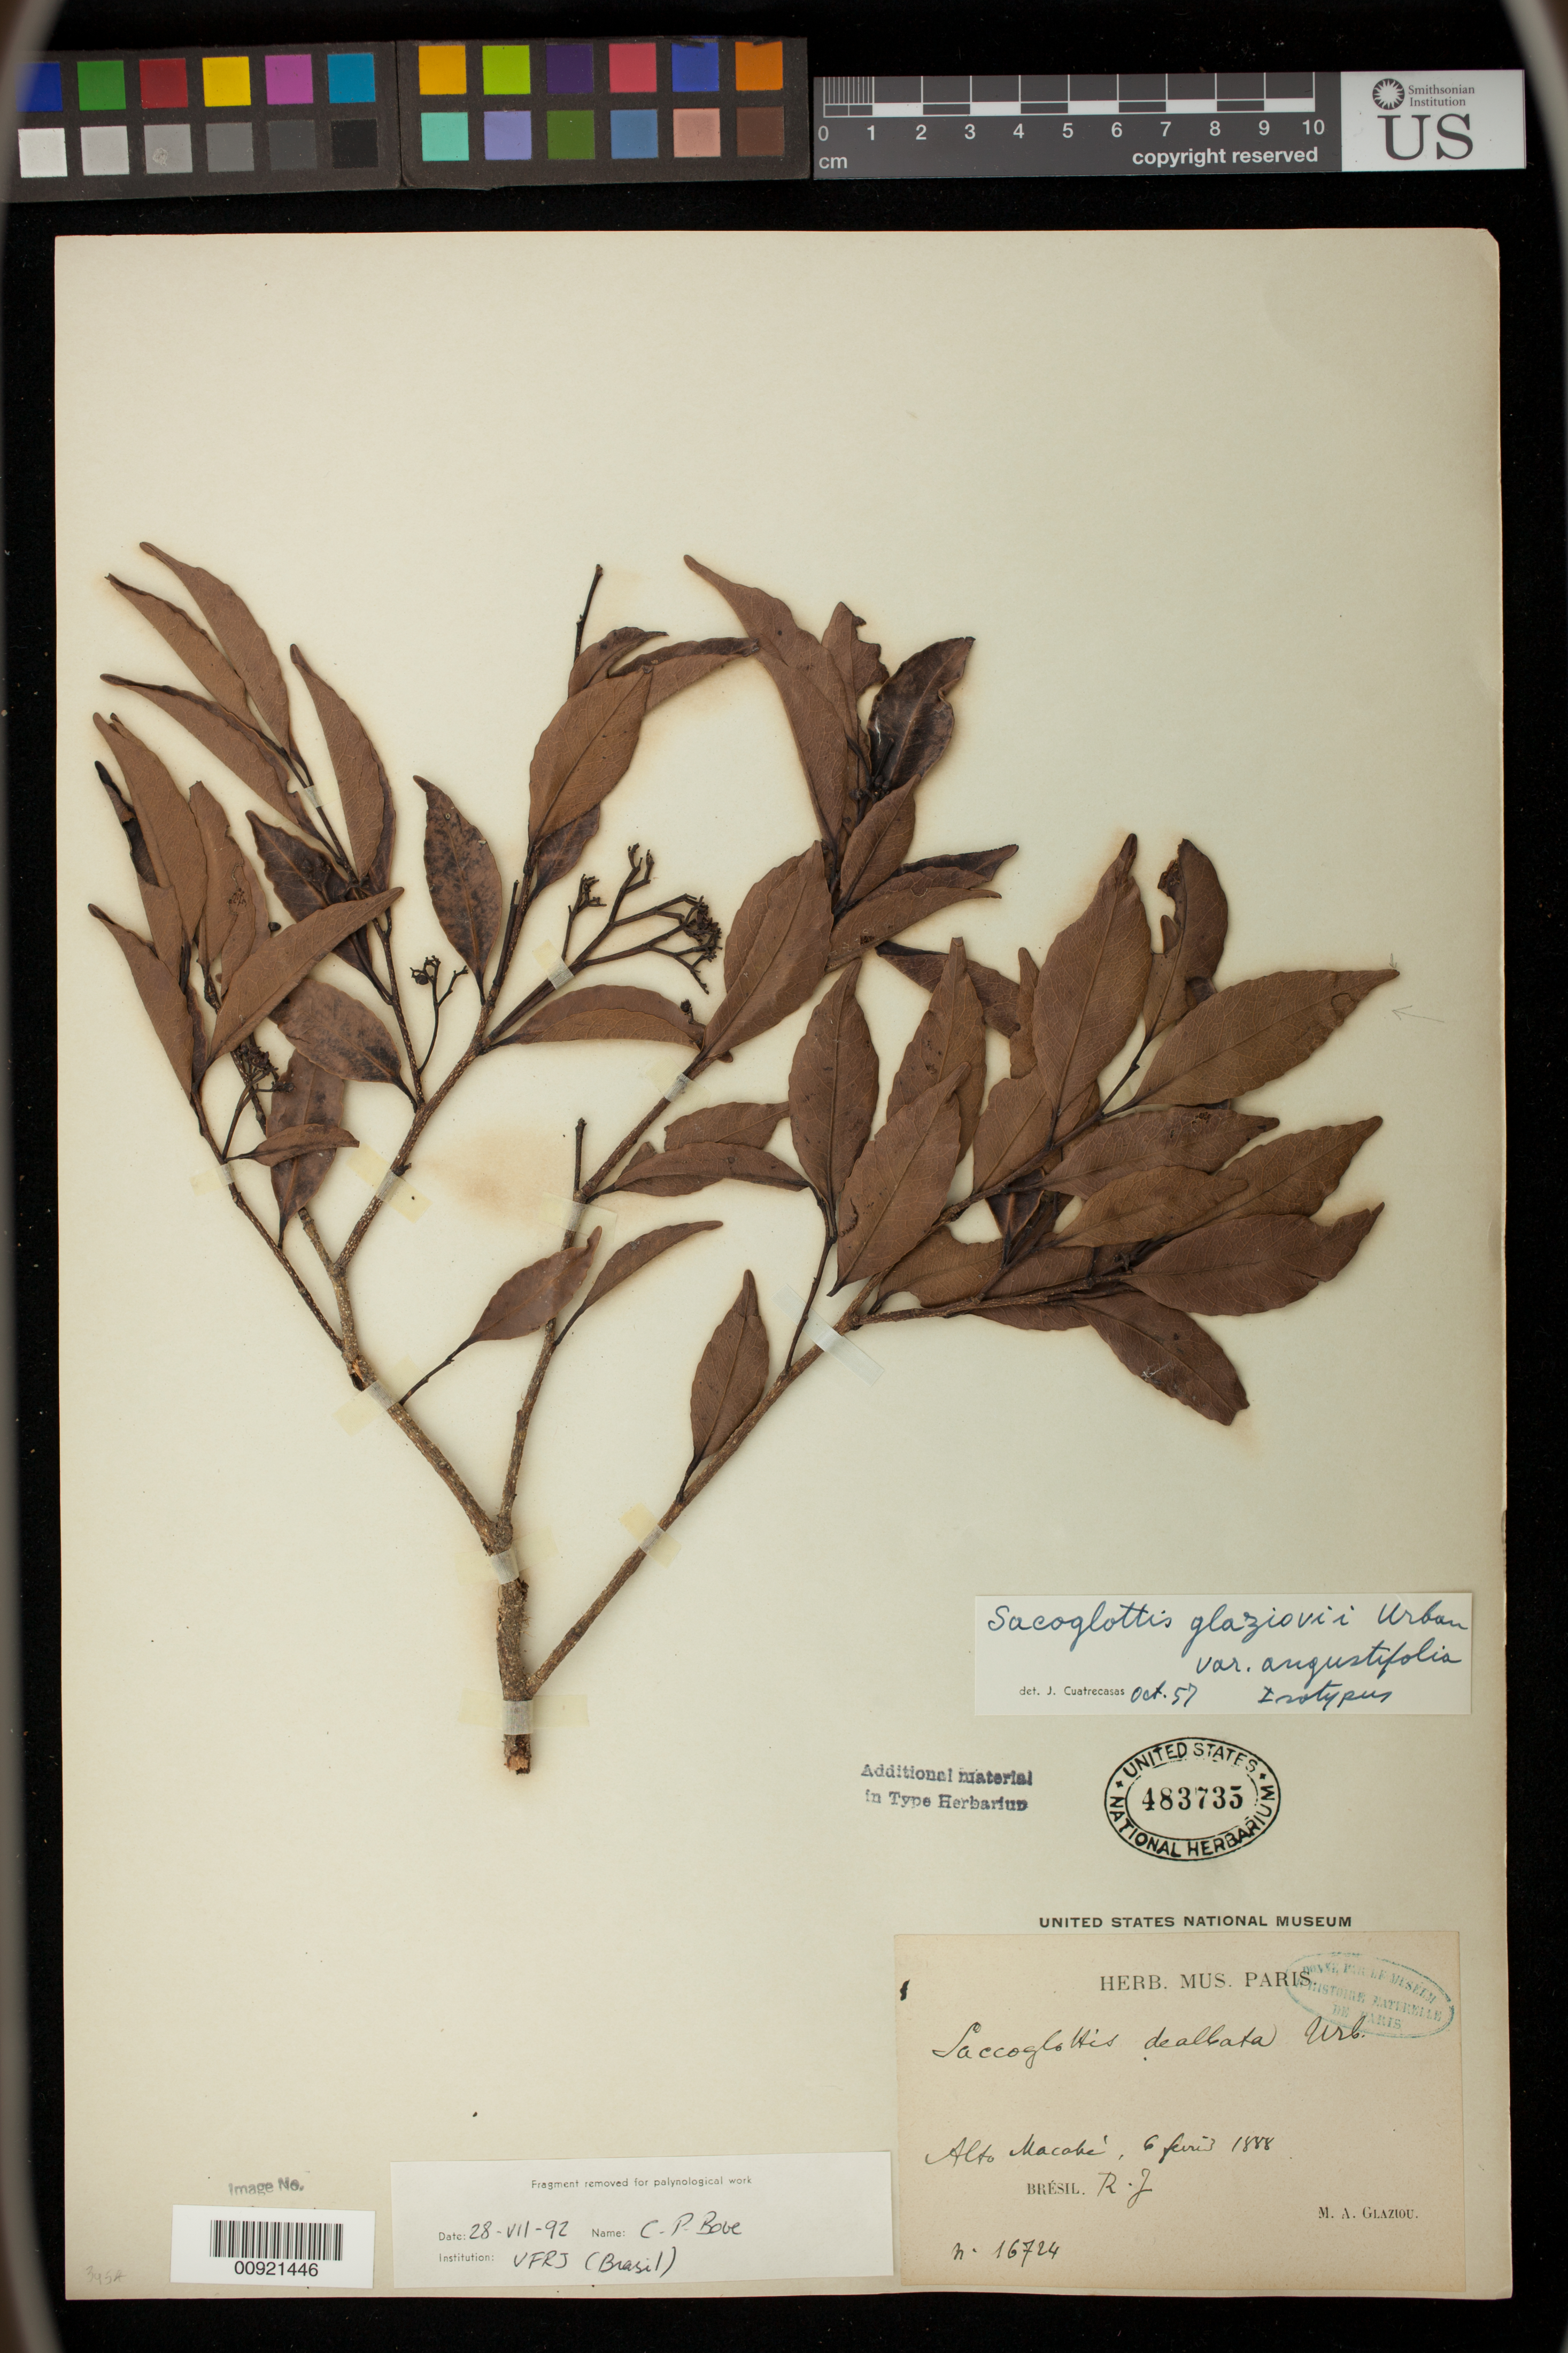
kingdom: Plantae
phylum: Tracheophyta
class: Magnoliopsida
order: Malpighiales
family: Humiriaceae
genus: Humiriastrum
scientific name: Humiriastrum glaziovii var. angustifolium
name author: Cuatrec.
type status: Isotype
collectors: A. F. M. Glaziou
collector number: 16724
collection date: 1888-02-06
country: Brazil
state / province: Rio de Janeiro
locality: Alto Macahe.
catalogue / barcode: US 483735